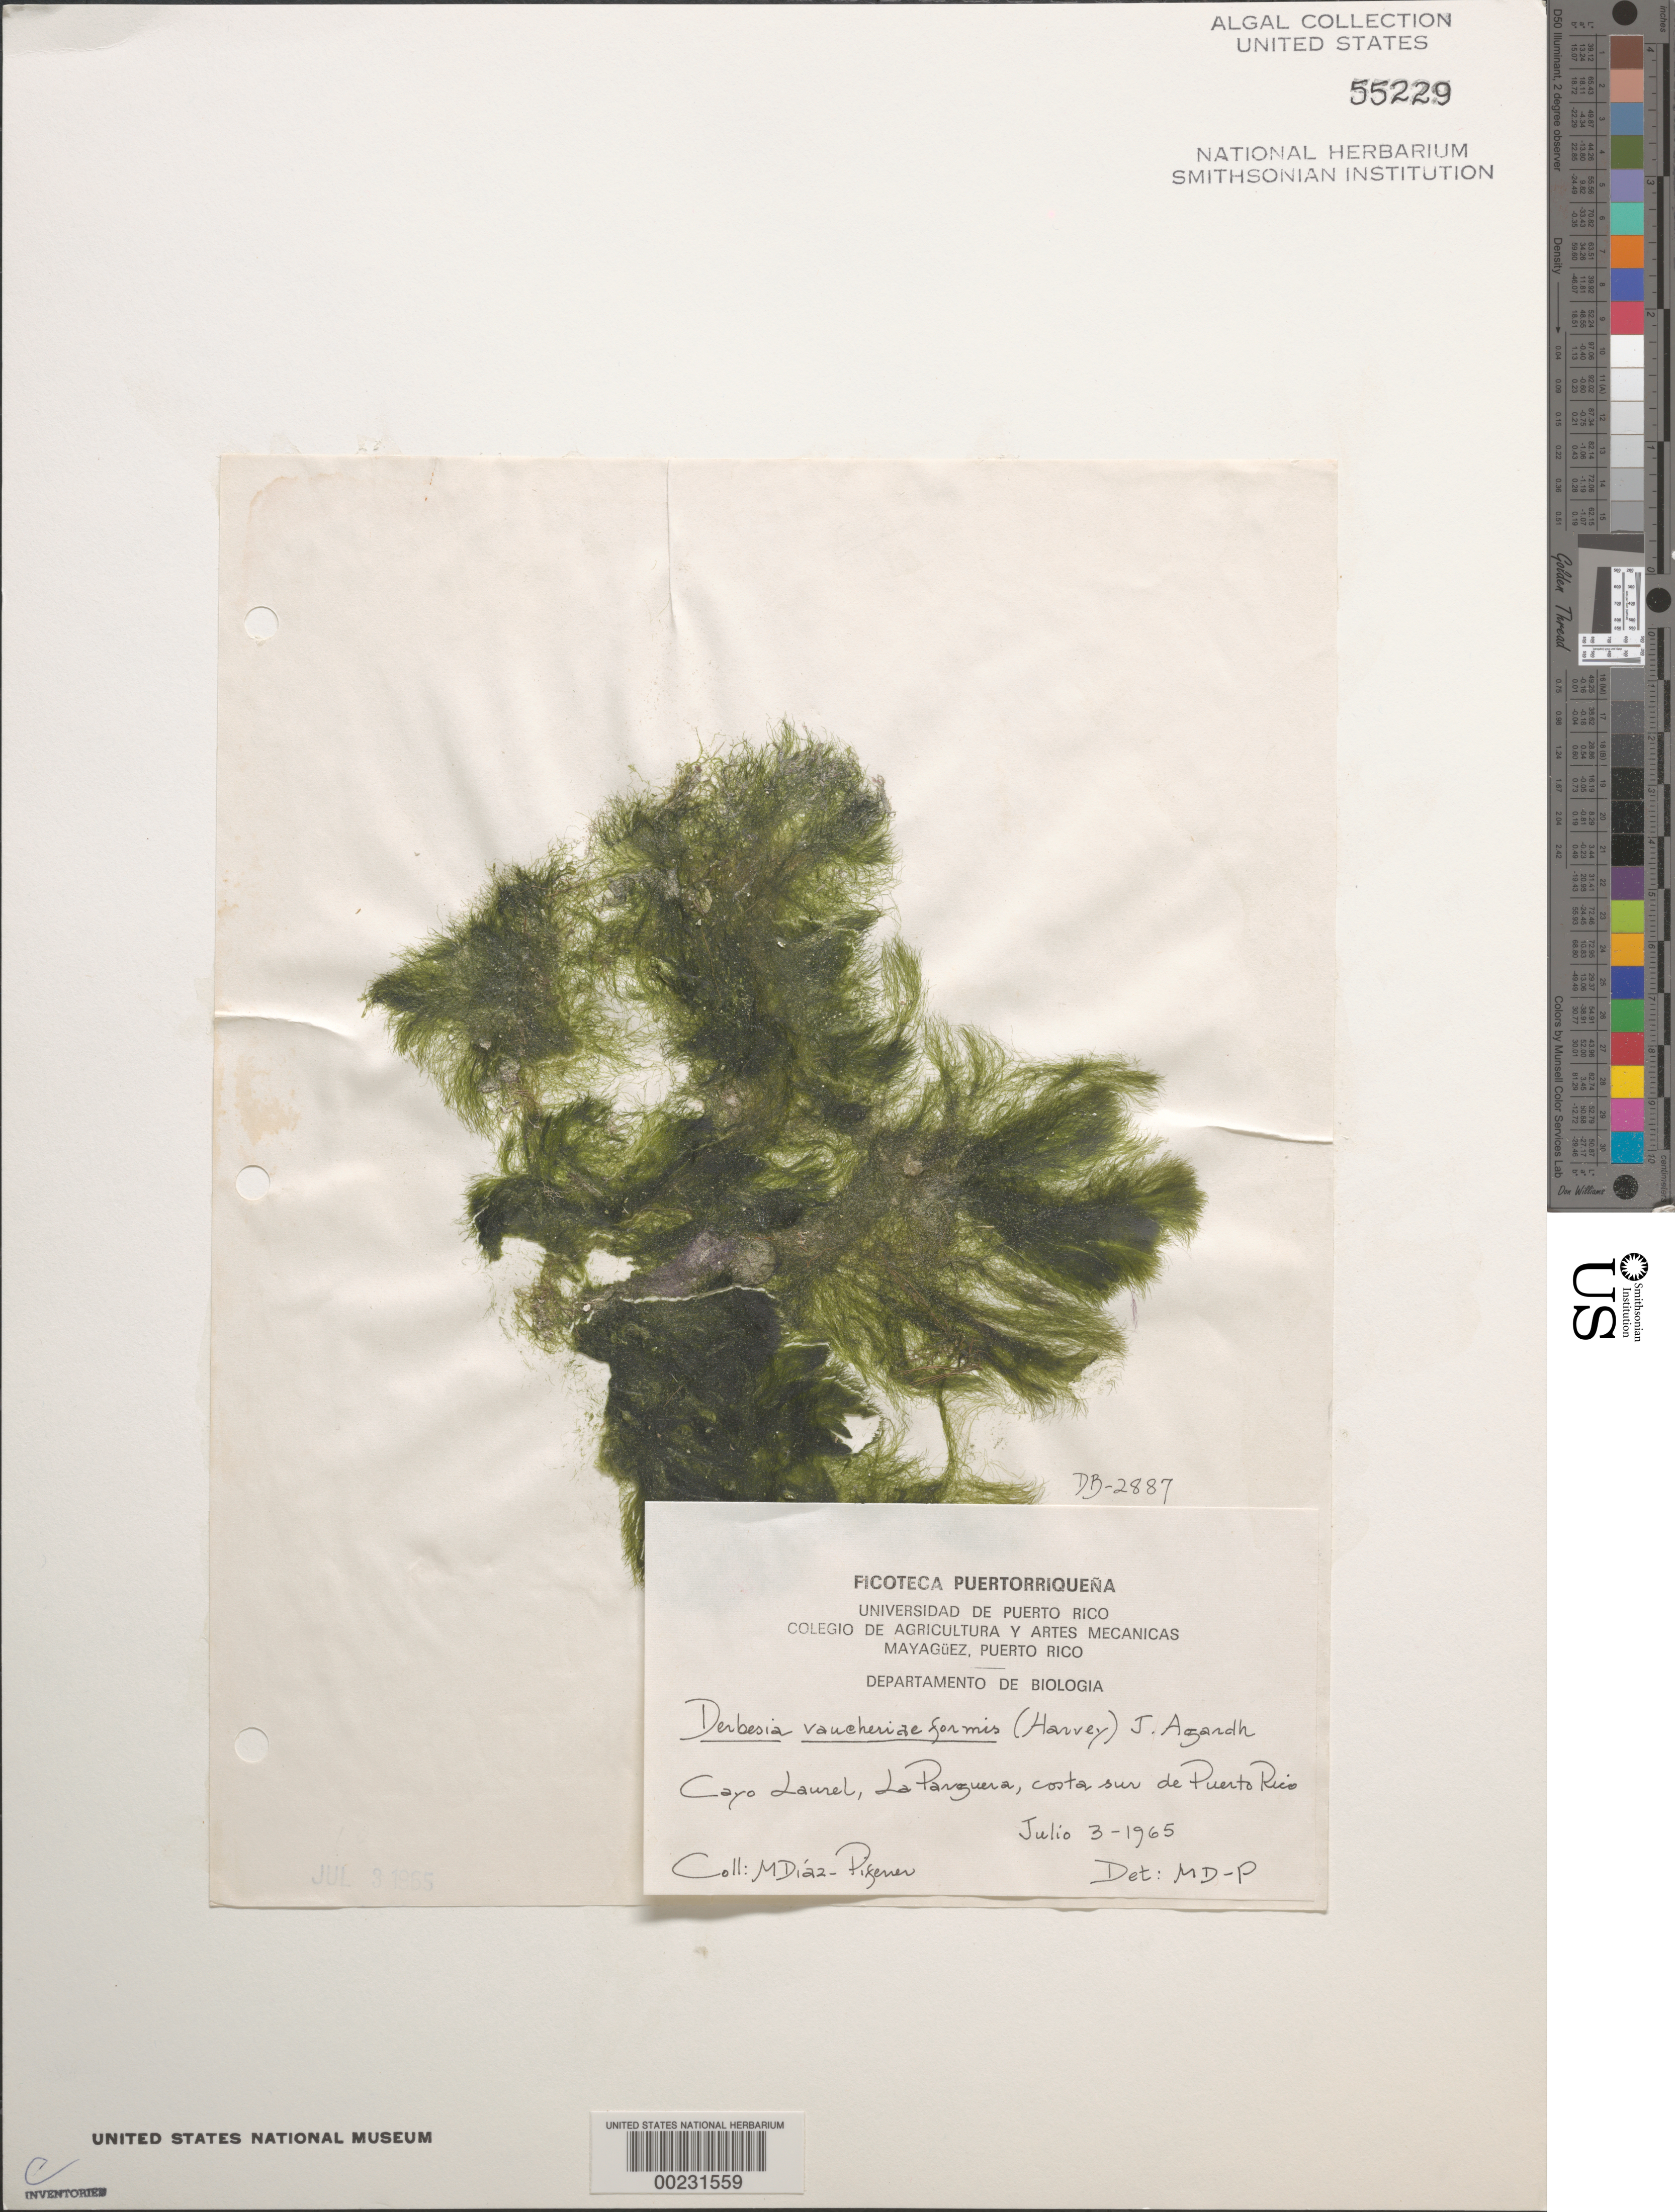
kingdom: Plantae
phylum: Chlorophyta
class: Ulvophyceae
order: Bryopsidales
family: Derbesiaceae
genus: Derbesia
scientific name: Derbesia vaucheriaeformis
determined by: Diaz-Piferrer, M.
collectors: M. Diaz-Piferrer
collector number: Db-2887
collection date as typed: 03 Jul 1965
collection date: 1965-07-03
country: Puerto Rico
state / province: Lajas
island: Cayo Laurel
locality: La Parguera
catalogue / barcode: US 55229